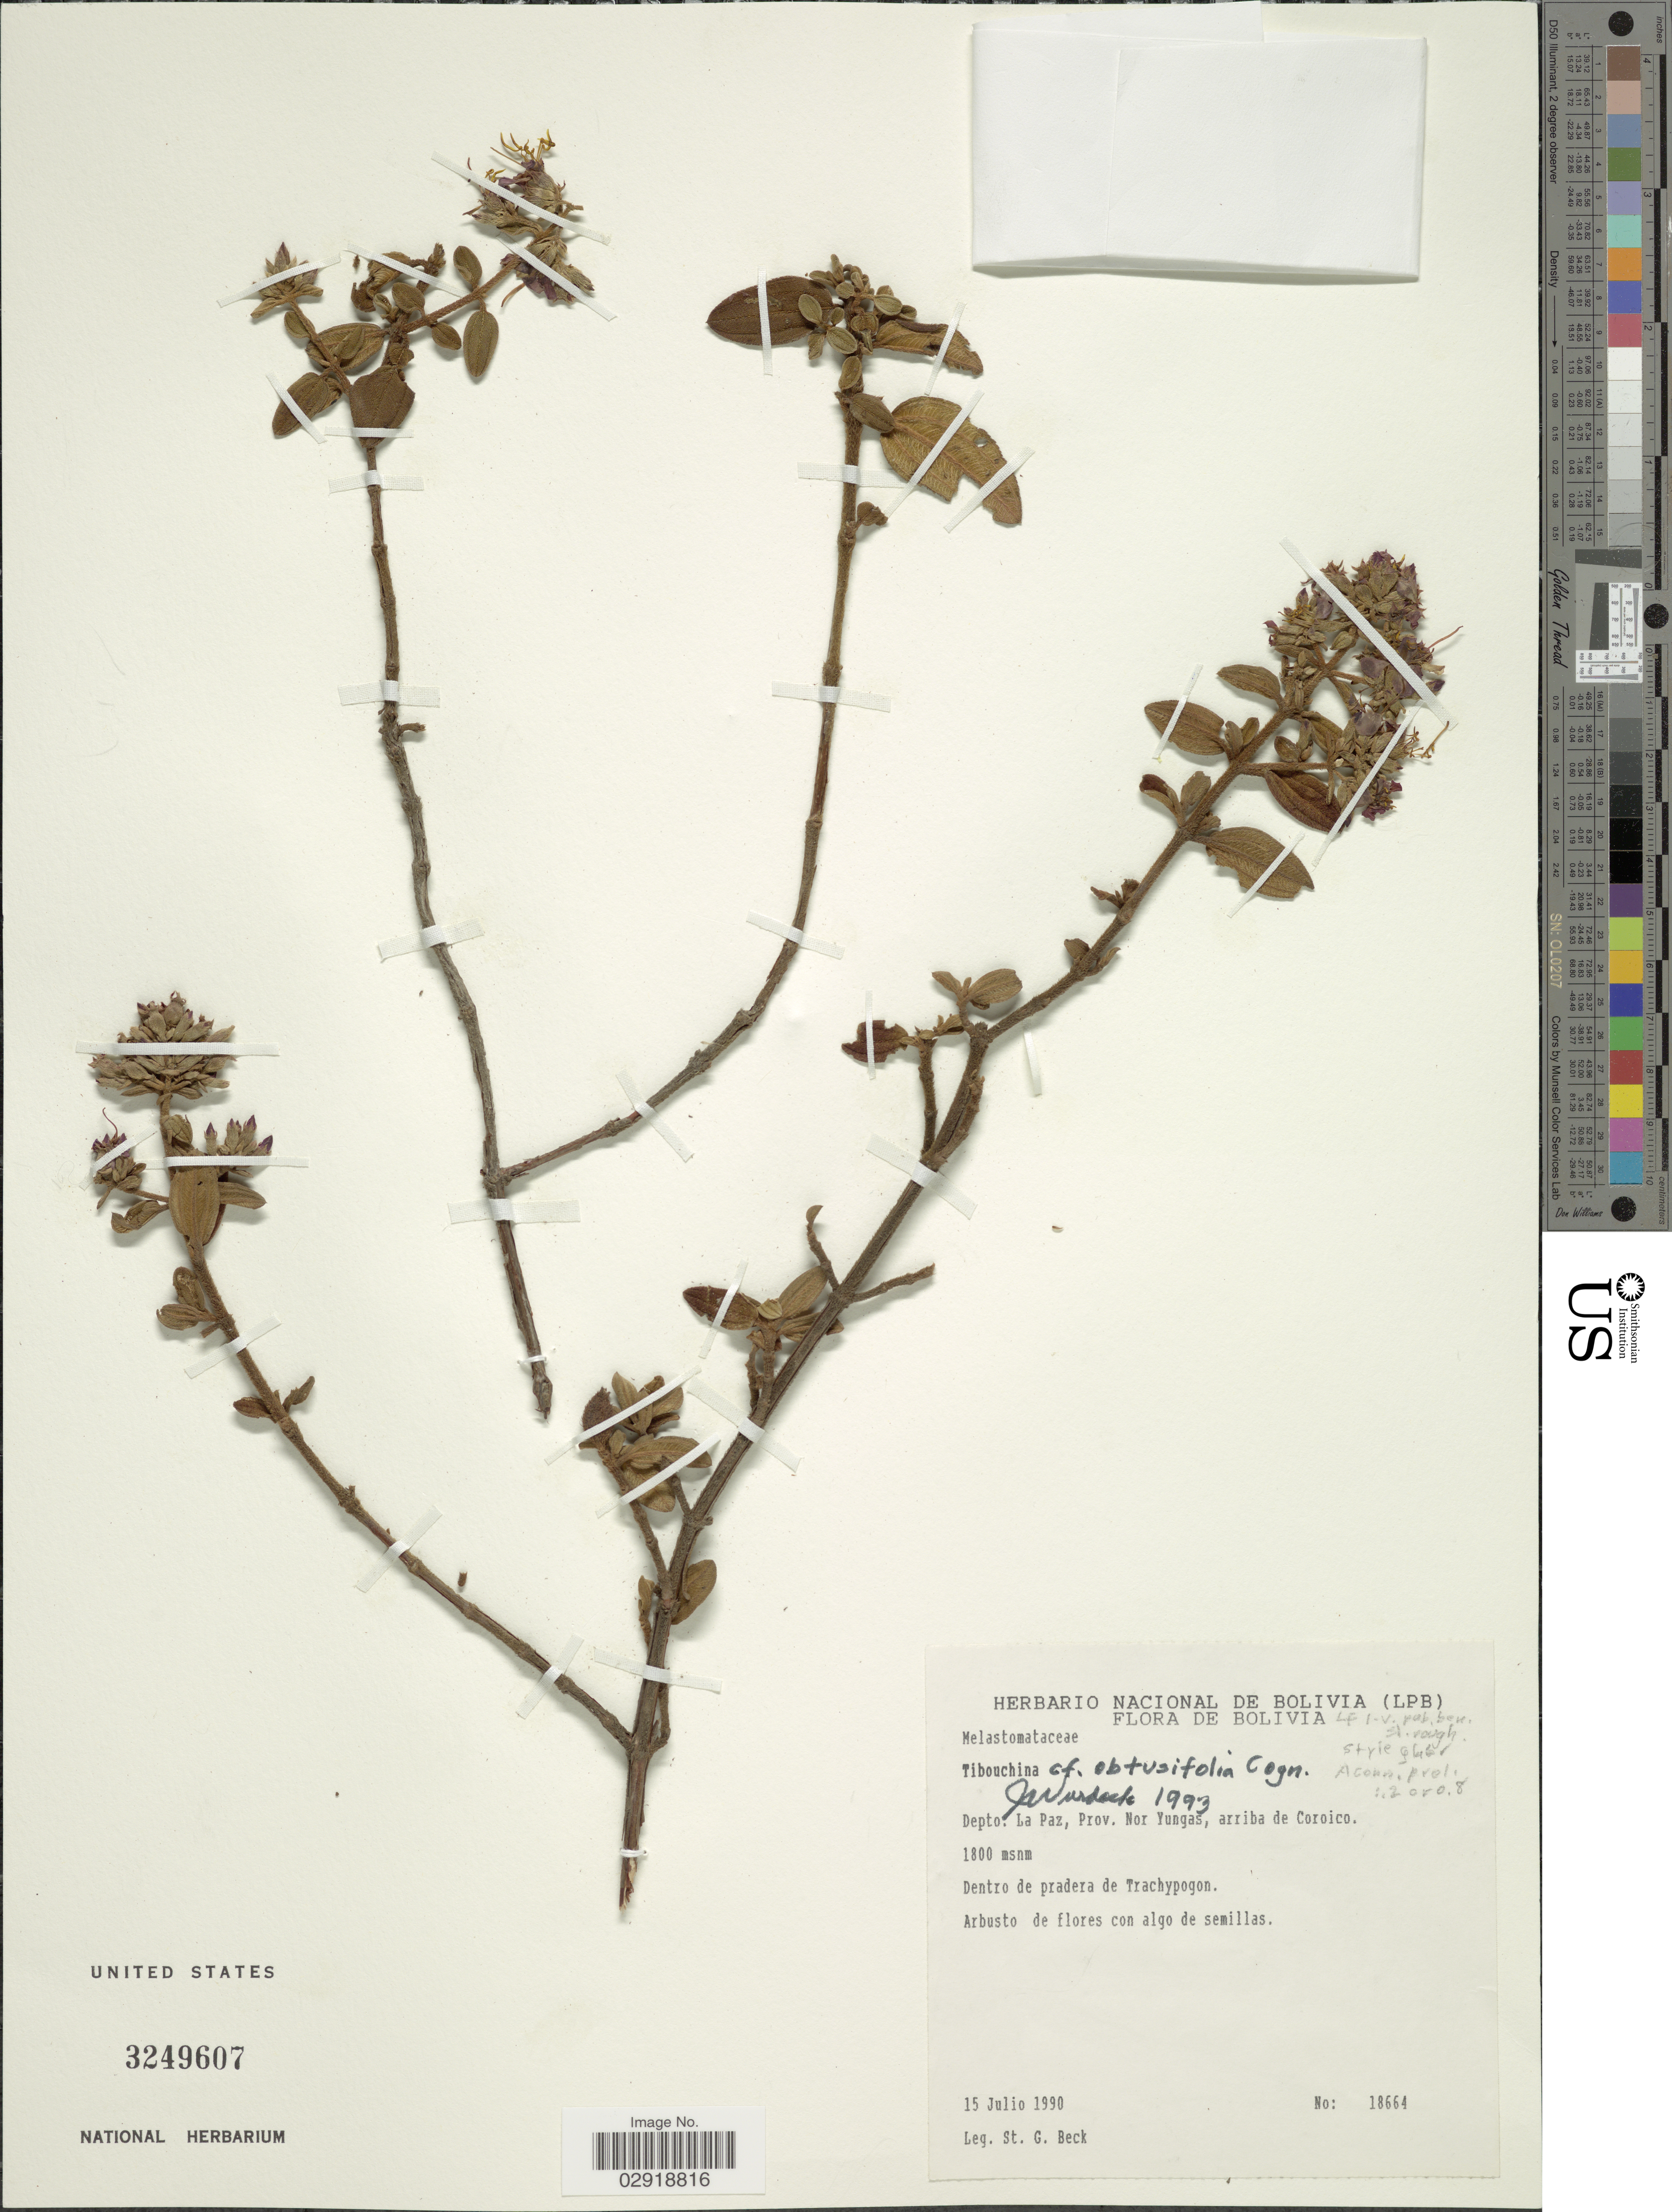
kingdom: Plantae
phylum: Tracheophyta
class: Magnoliopsida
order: Myrtales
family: Melastomataceae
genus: Chaetogastra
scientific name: Chaetogastra obtusifolia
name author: (Cogn.) P.J.F. Guim. & Michelang.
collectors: S. G. Beck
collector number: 18664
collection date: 1990-07-15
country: Bolivia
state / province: La Paz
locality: Depto. La Paz, Prov. Nor Yungas, arriba de Coroico.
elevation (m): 1800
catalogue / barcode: US 3249607